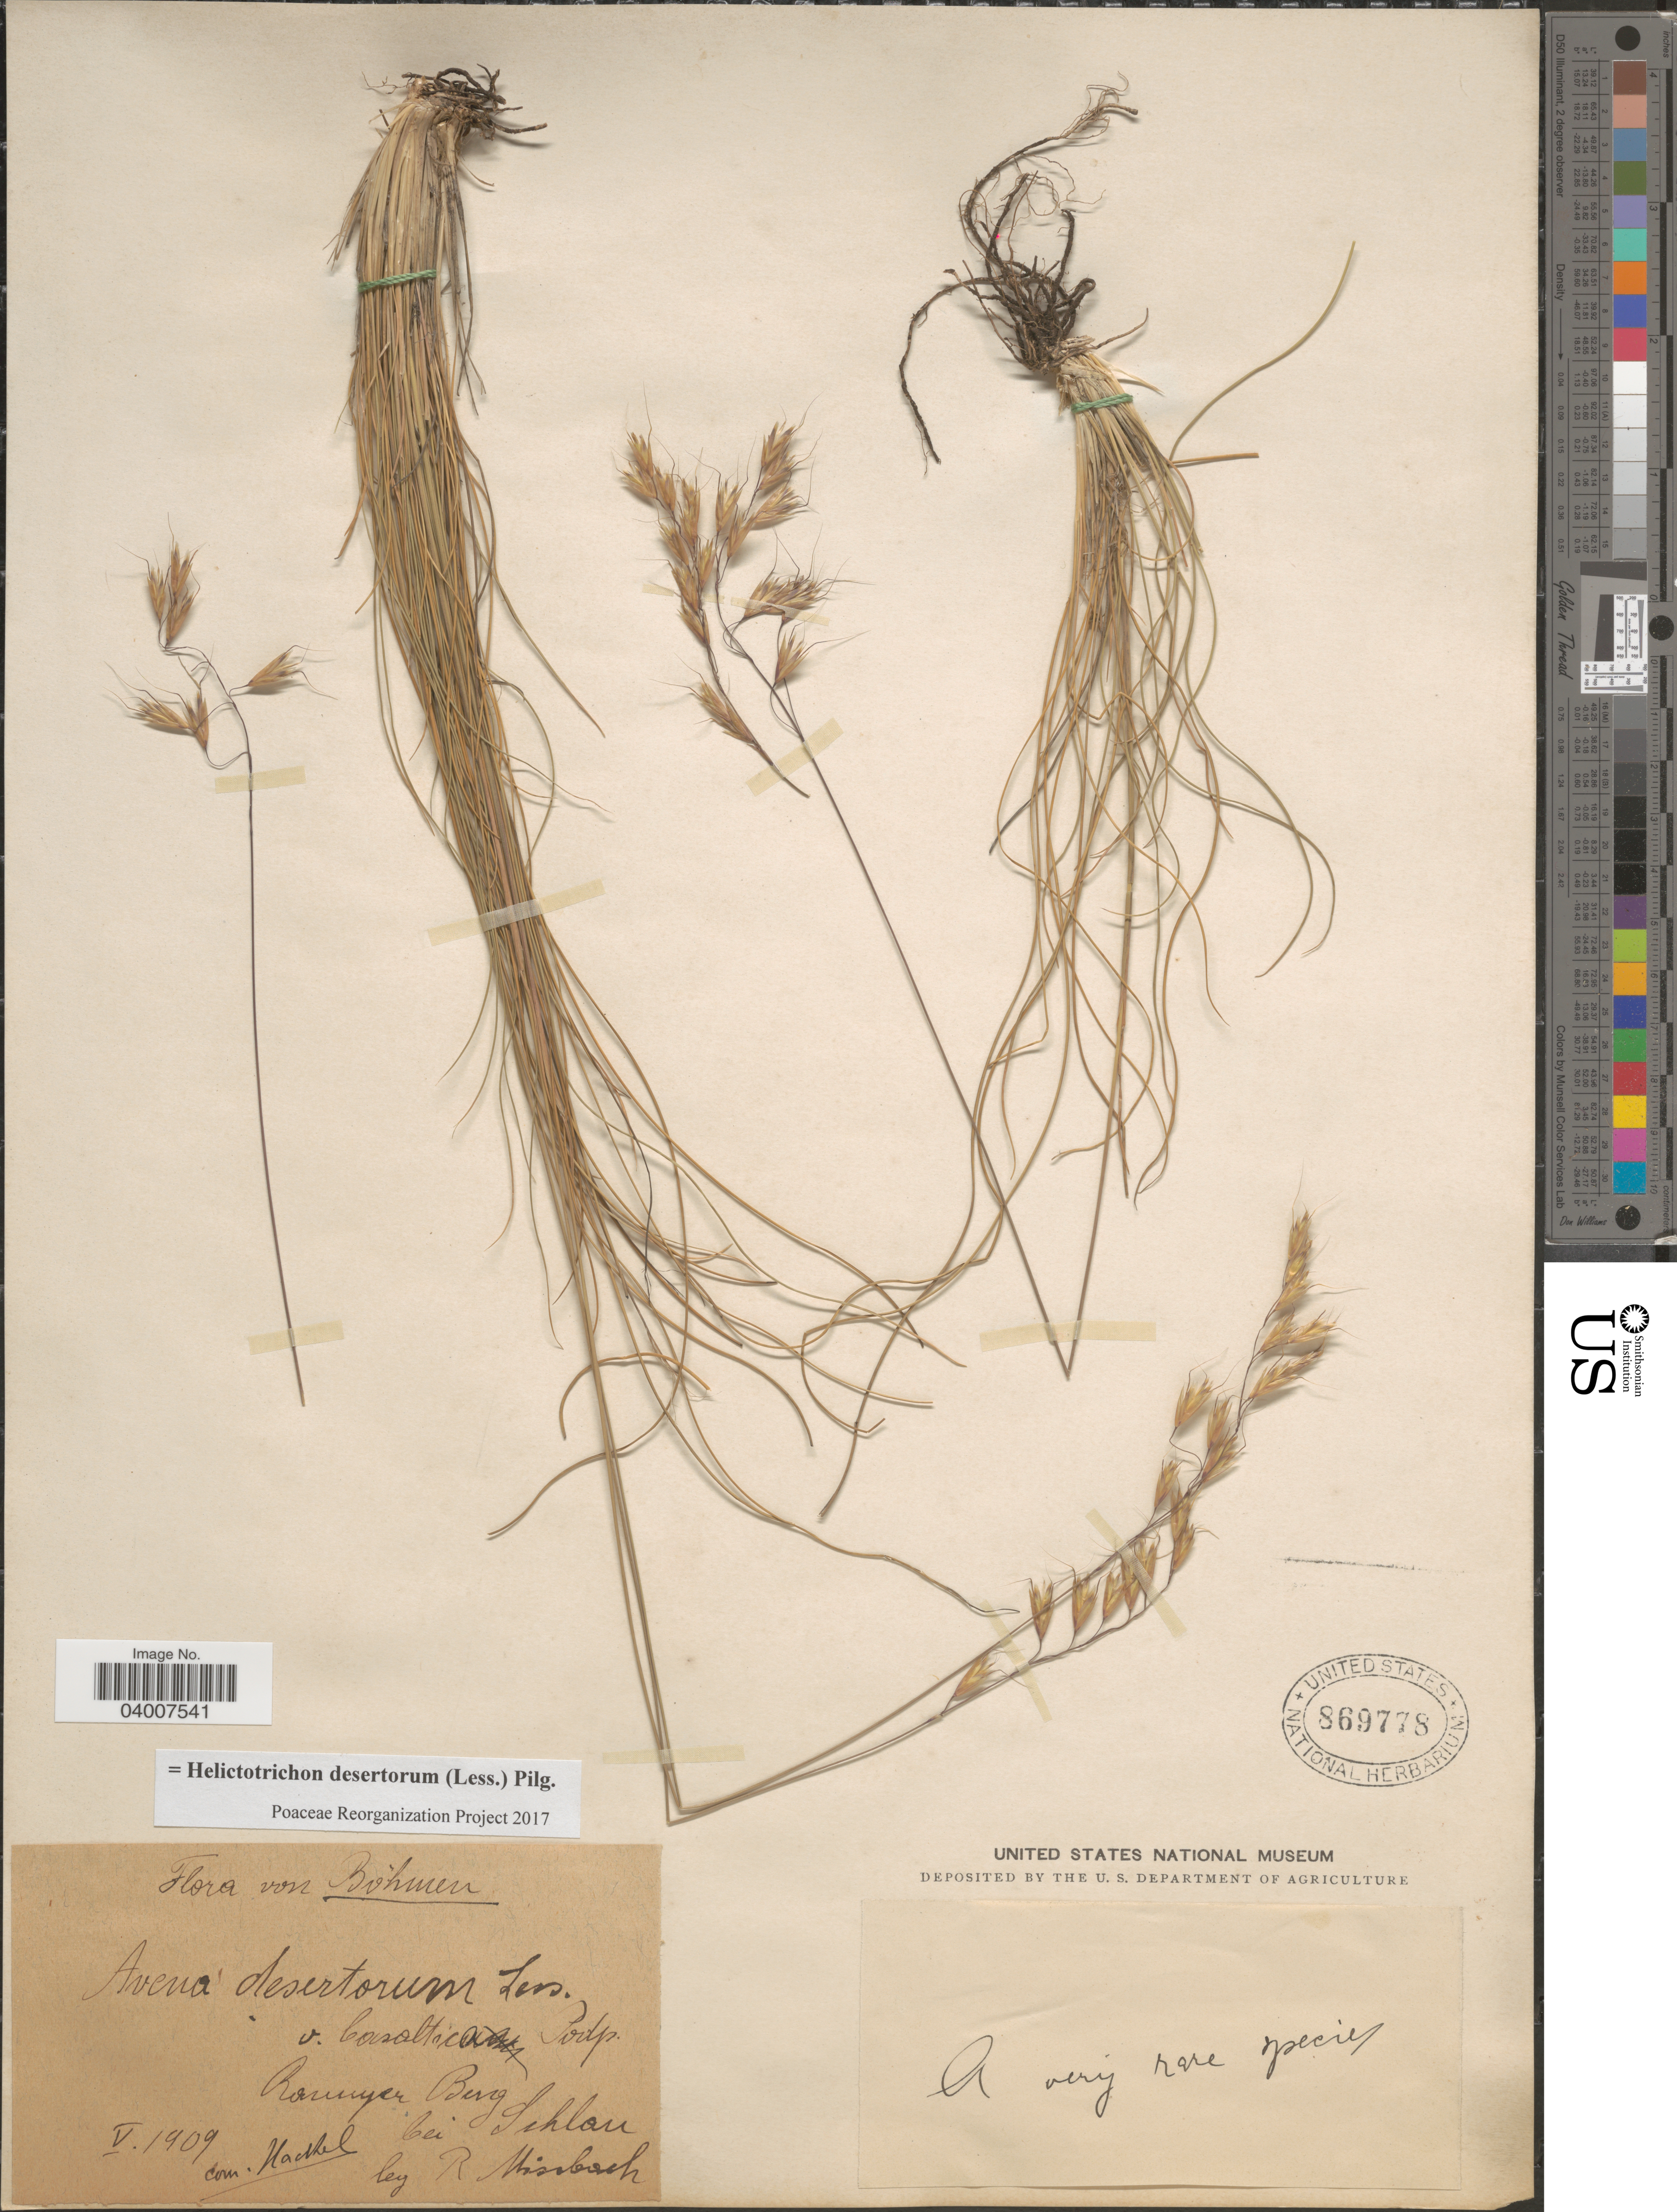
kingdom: Plantae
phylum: Tracheophyta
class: Liliopsida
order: Poales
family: Poaceae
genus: Helictotrichon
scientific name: Helictotrichon desertorum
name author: (Less.) Pilg.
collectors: R. Missbach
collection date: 1909-05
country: Czechia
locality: Bohmen. Ronnyer Berg bei Schlon. [interpreted]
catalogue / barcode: US 869778